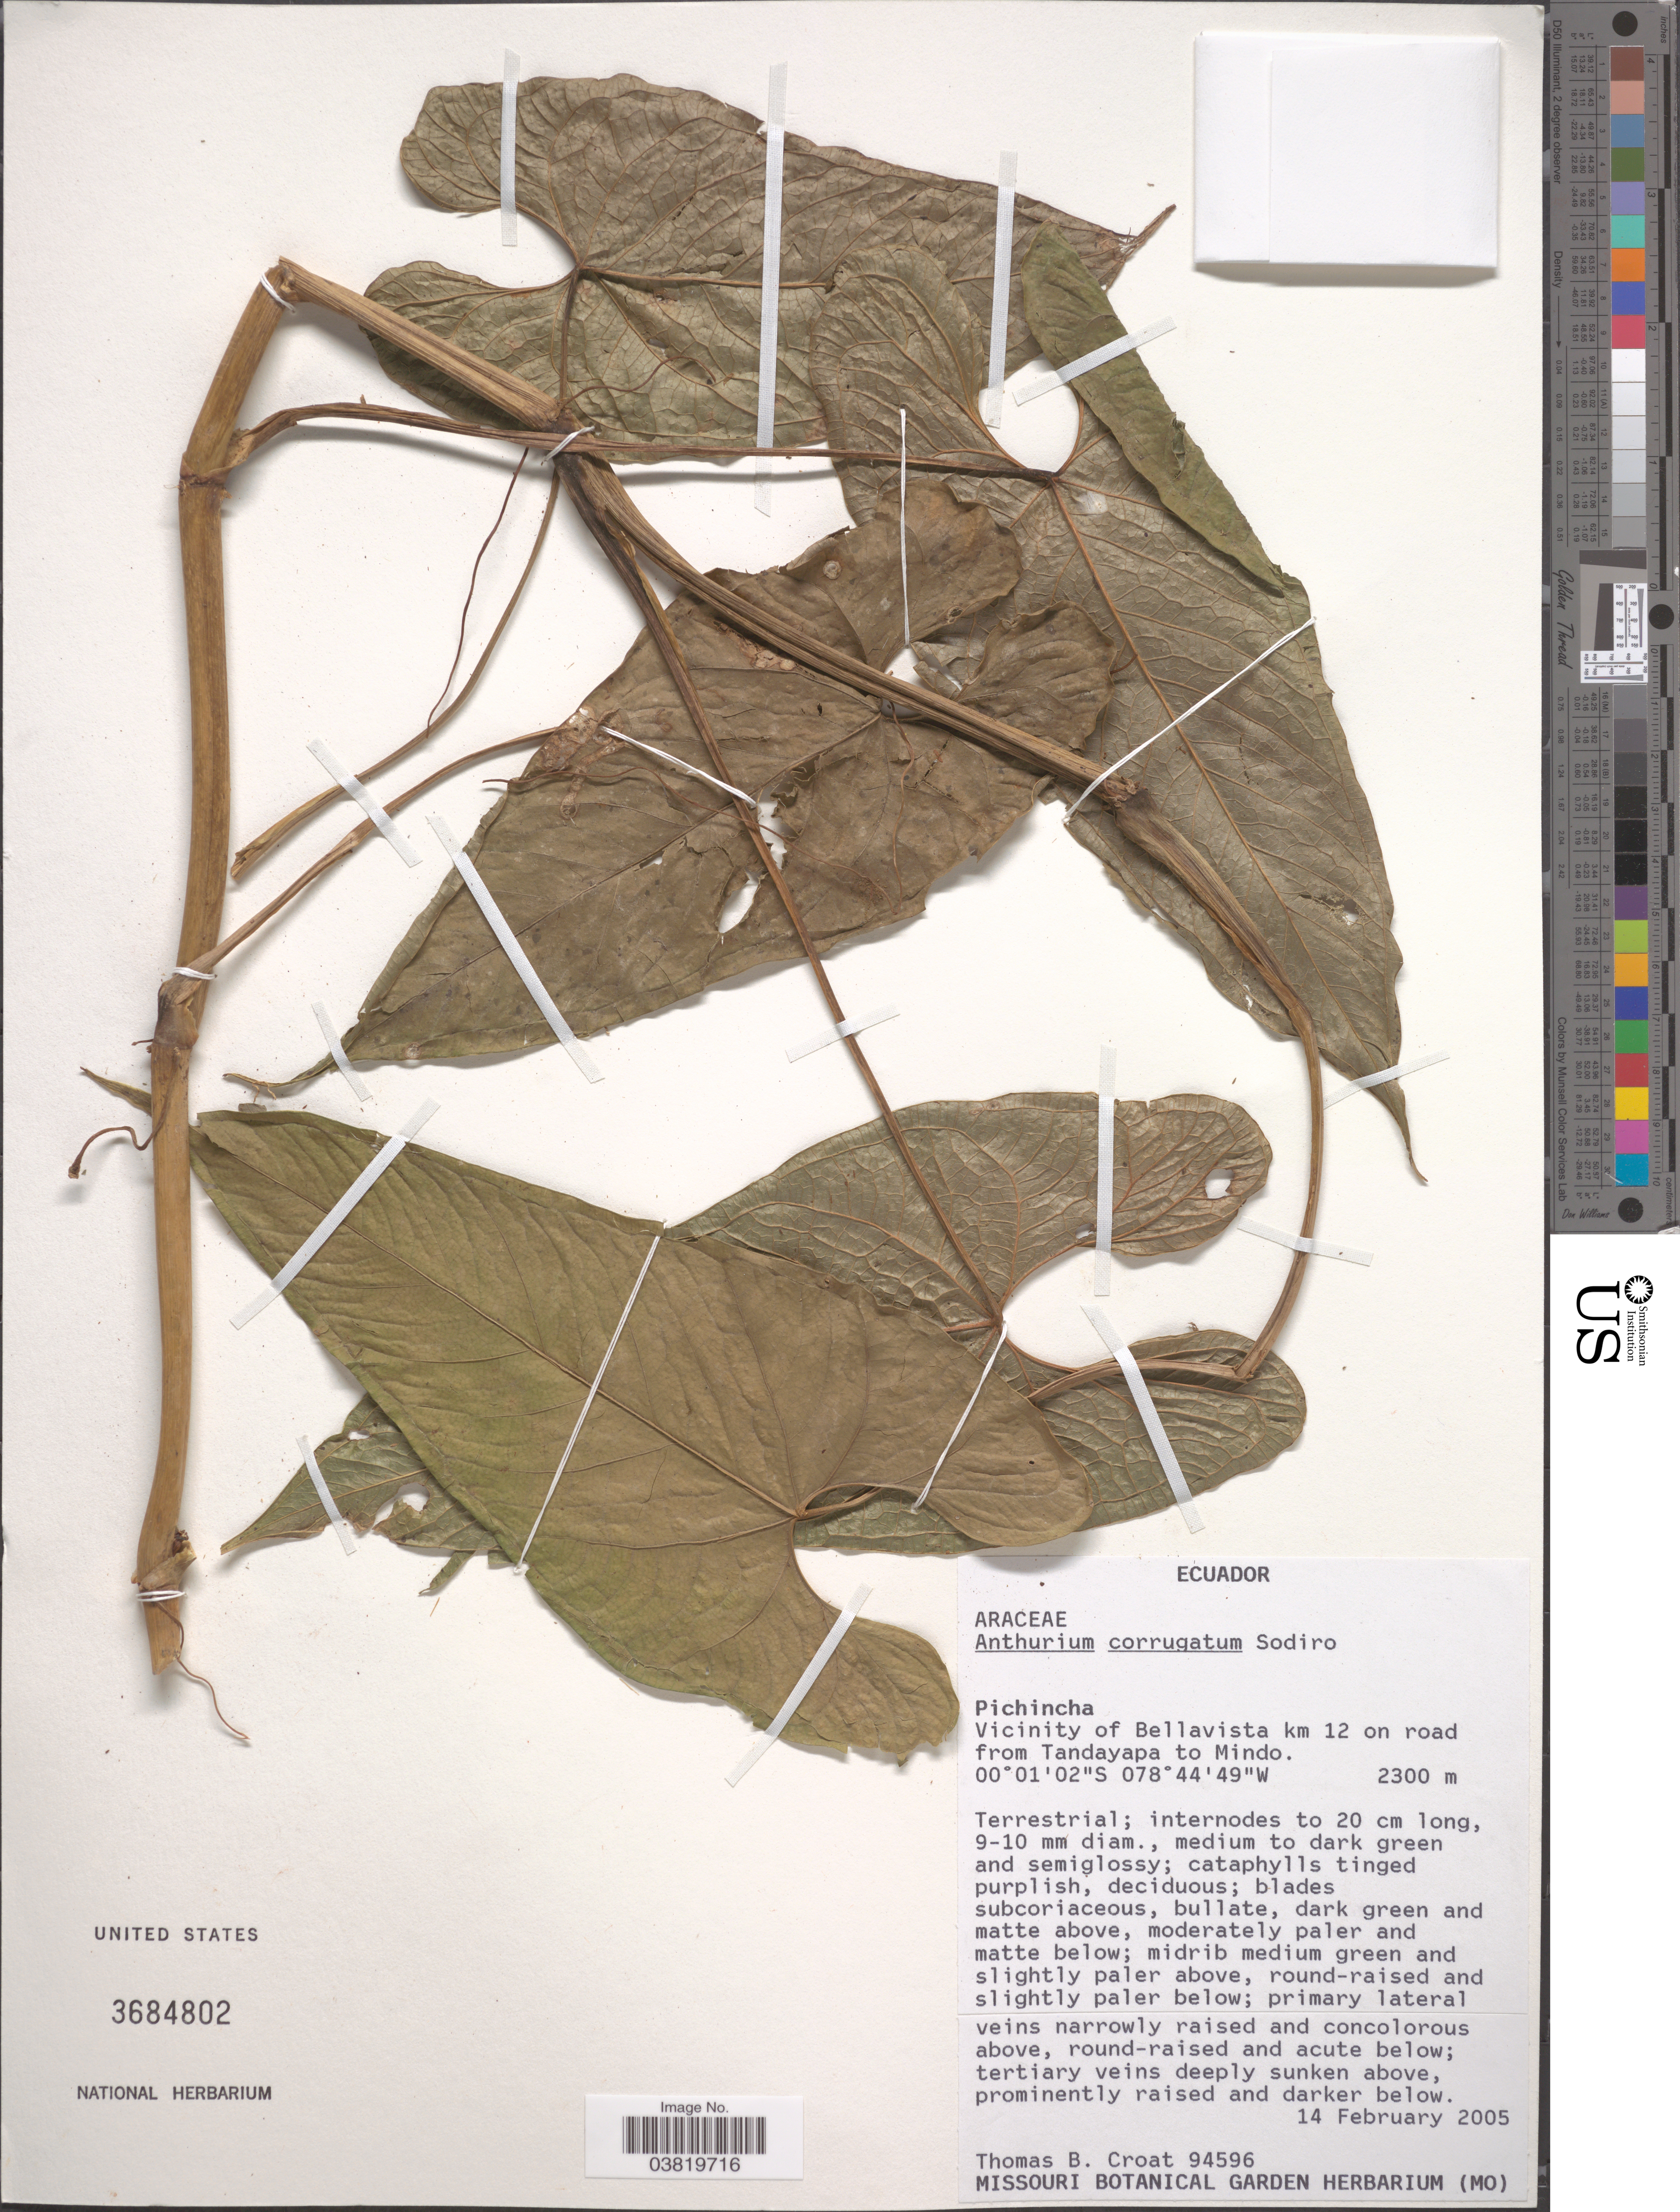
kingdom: Plantae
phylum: Tracheophyta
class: Liliopsida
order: Alismatales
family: Araceae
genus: Anthurium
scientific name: Anthurium corrugatum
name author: Sodiro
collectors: T. B. Croat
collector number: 94596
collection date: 2005-02-14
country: Ecuador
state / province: Pichincha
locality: Vicinity of Bellavista km 12 on road from Tandayapa to Mindo.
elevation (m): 2300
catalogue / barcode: US 3684802